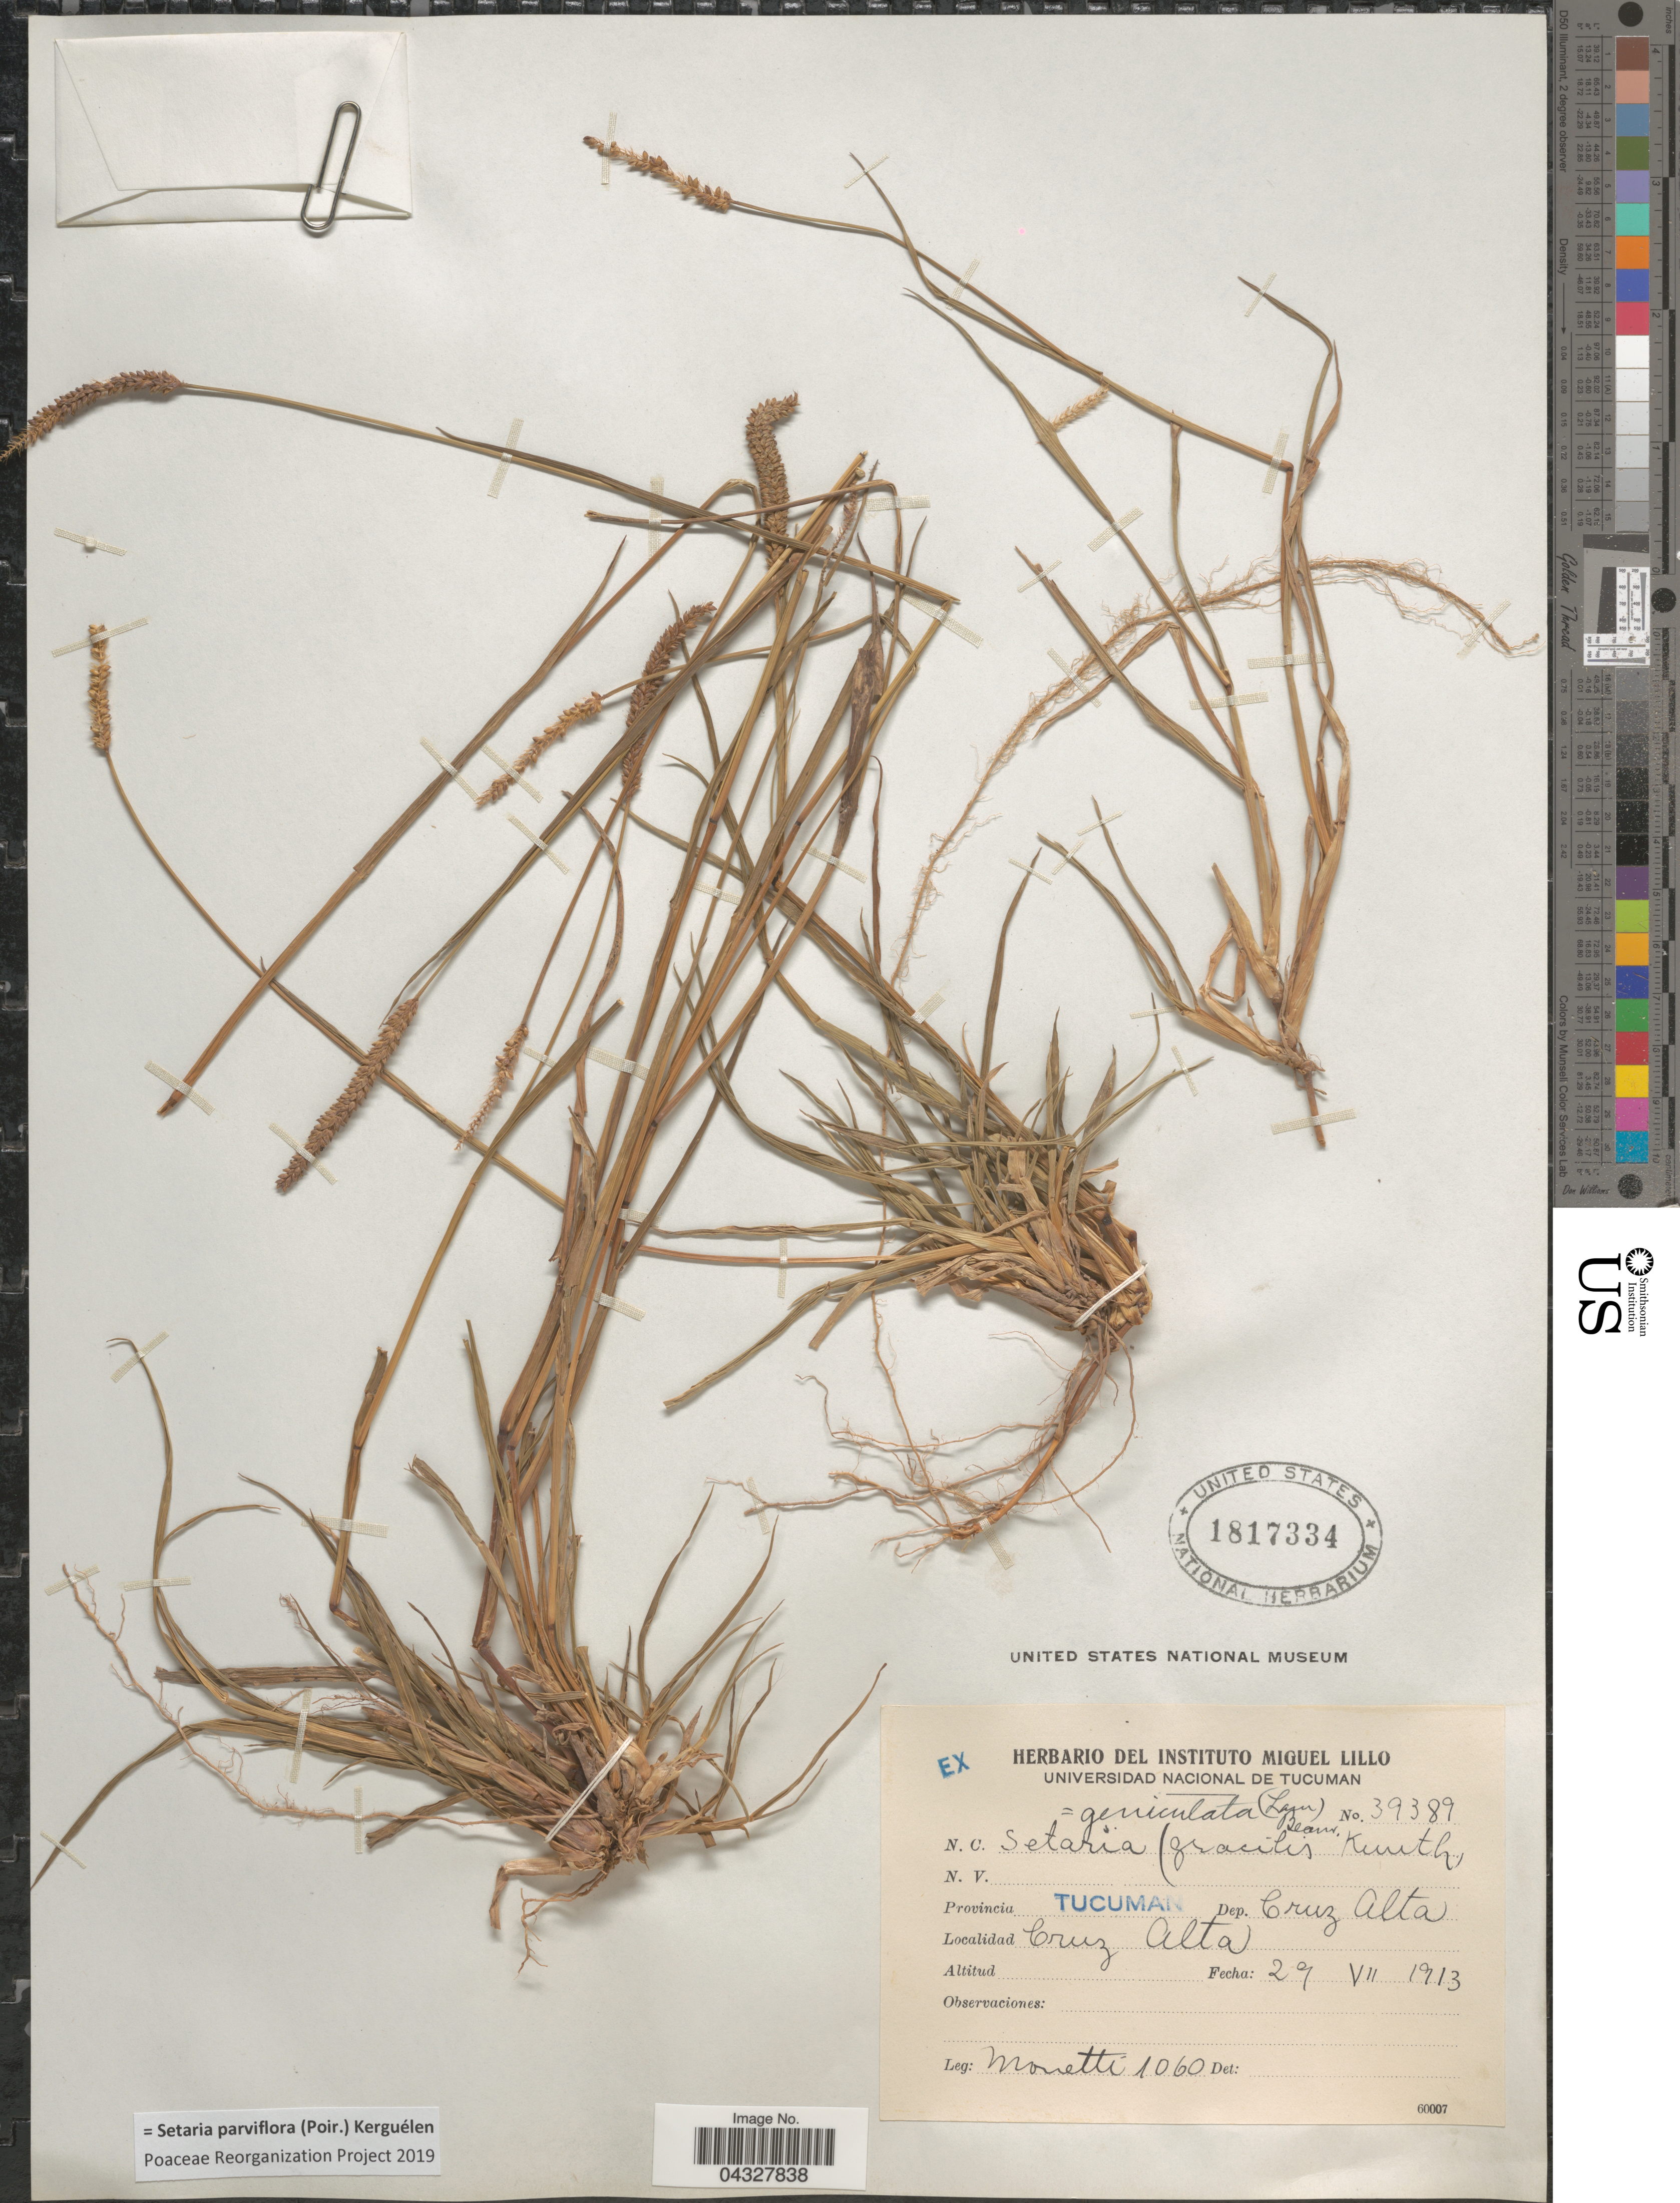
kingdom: Plantae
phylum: Tracheophyta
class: Liliopsida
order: Poales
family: Poaceae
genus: Setaria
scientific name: Setaria parviflora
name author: (Poir.) Kerguélen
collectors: -. Moretti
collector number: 1060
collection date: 1913-07-29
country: Argentina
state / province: Tucuman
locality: Dep. Cruz Alta. Cruz Alta.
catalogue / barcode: US 1817334